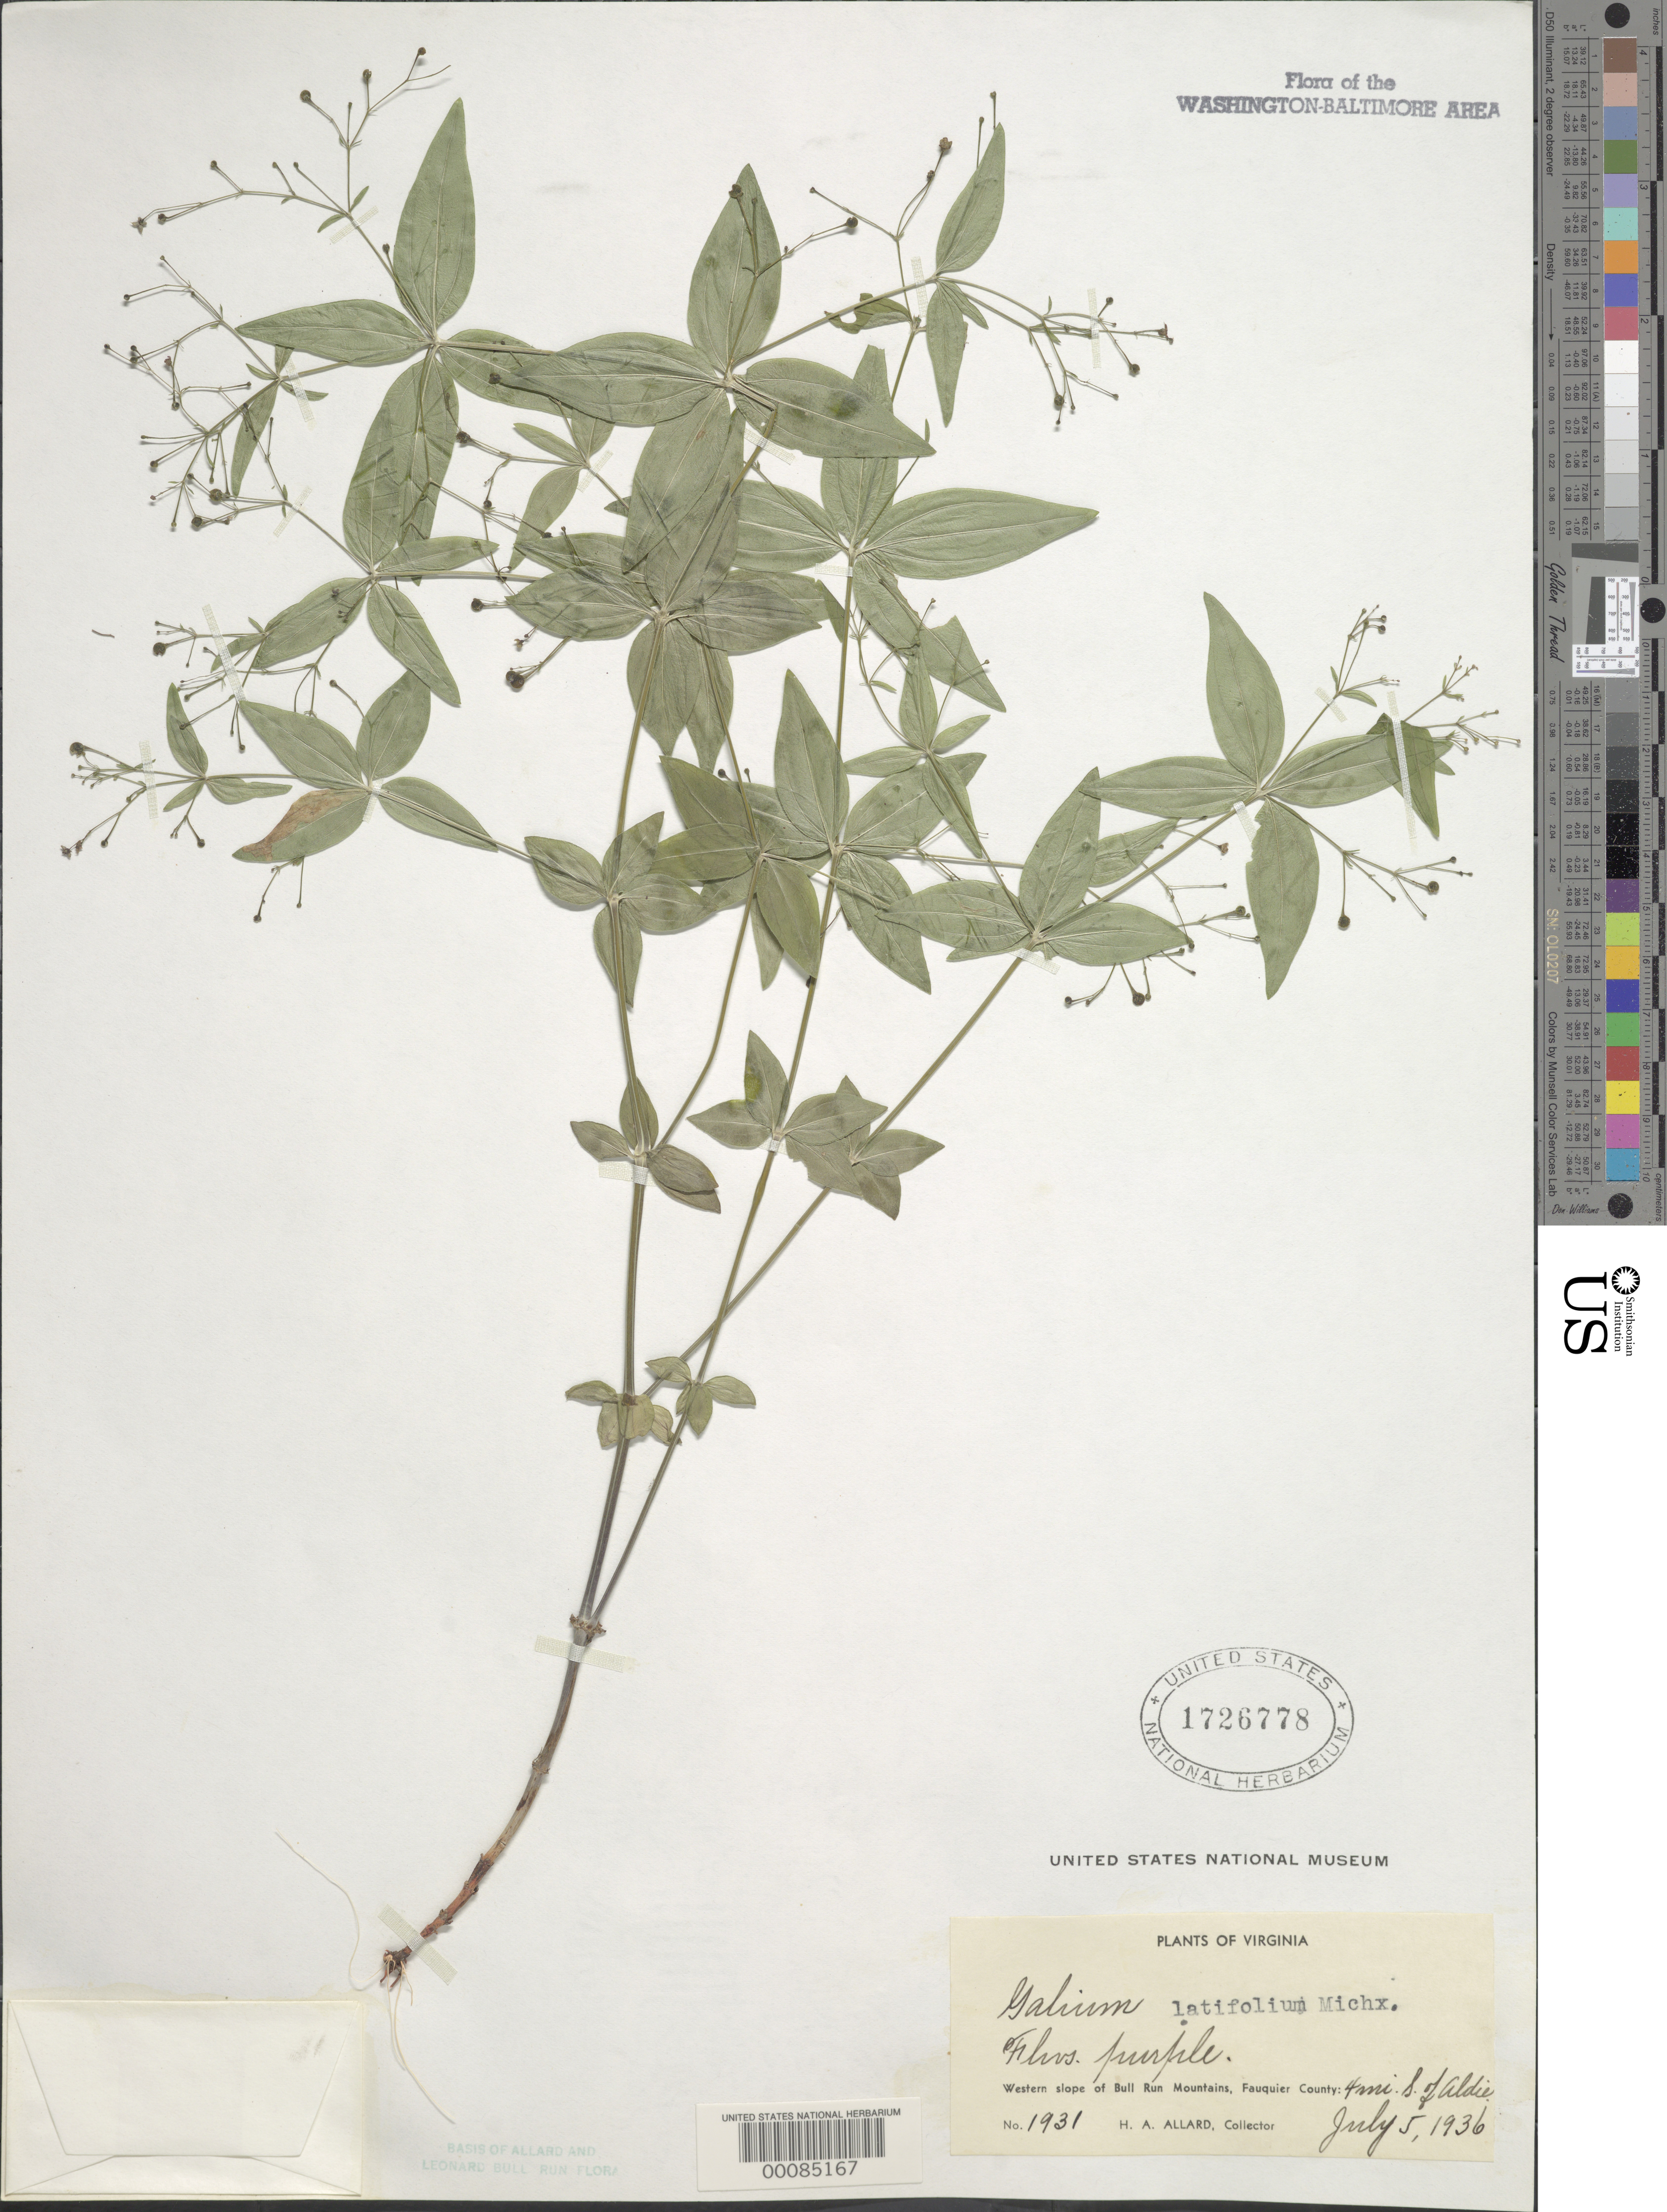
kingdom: Plantae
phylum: Tracheophyta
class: Magnoliopsida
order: Gentianales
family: Rubiaceae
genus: Galium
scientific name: Galium latifolium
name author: Michx.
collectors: H. A. Allard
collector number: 1931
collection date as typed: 05 Jul 1936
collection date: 1936-07-05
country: United States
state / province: Virginia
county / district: Loudoun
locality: Aldie, west slope of Bull Run Mts.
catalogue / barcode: US 1726778